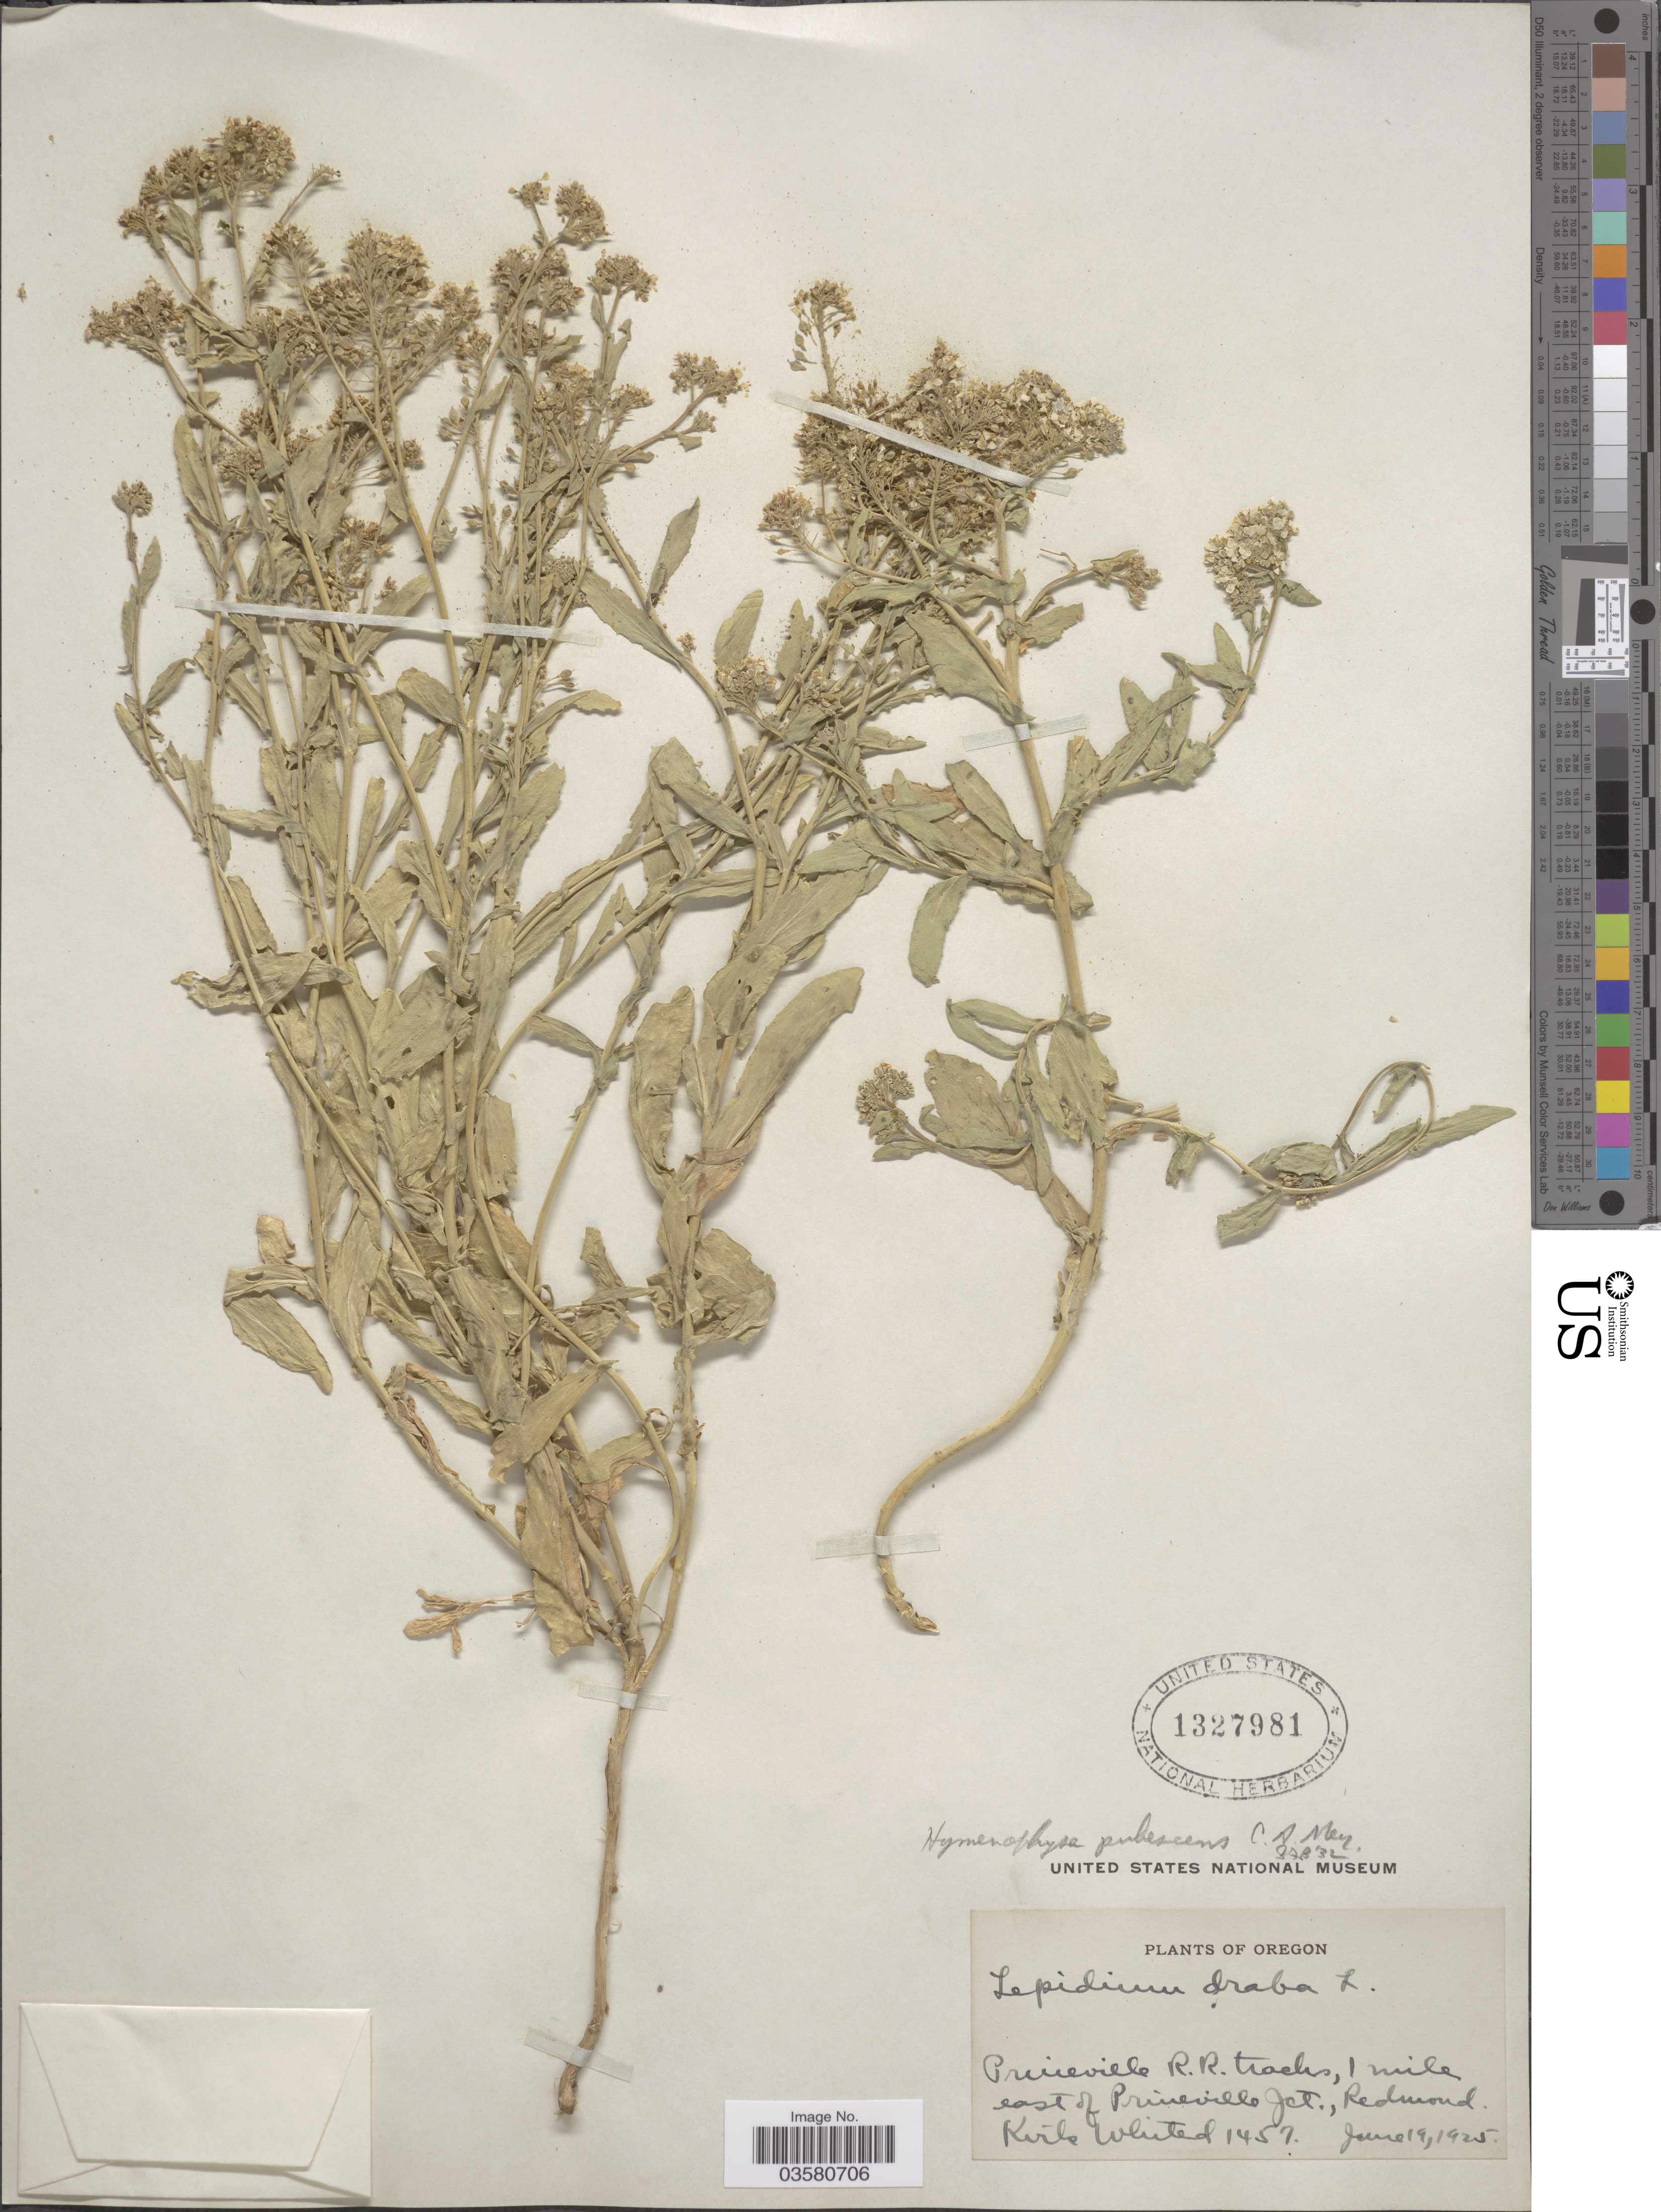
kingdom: Plantae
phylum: Tracheophyta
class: Magnoliopsida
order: Brassicales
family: Brassicaceae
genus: Lepidium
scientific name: Lepidium appelianum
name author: Al-Shehbaz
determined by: Strong, M. T., (US), Smithsonian Institution - National Museum of Natural History (UNITED STATES)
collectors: K. Whited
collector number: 1457*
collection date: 1925-06-19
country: United States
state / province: Oregon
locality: Prineville R. R. tracks, 1 mile east of Prineville Jct., Redmond.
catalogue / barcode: US 1327981